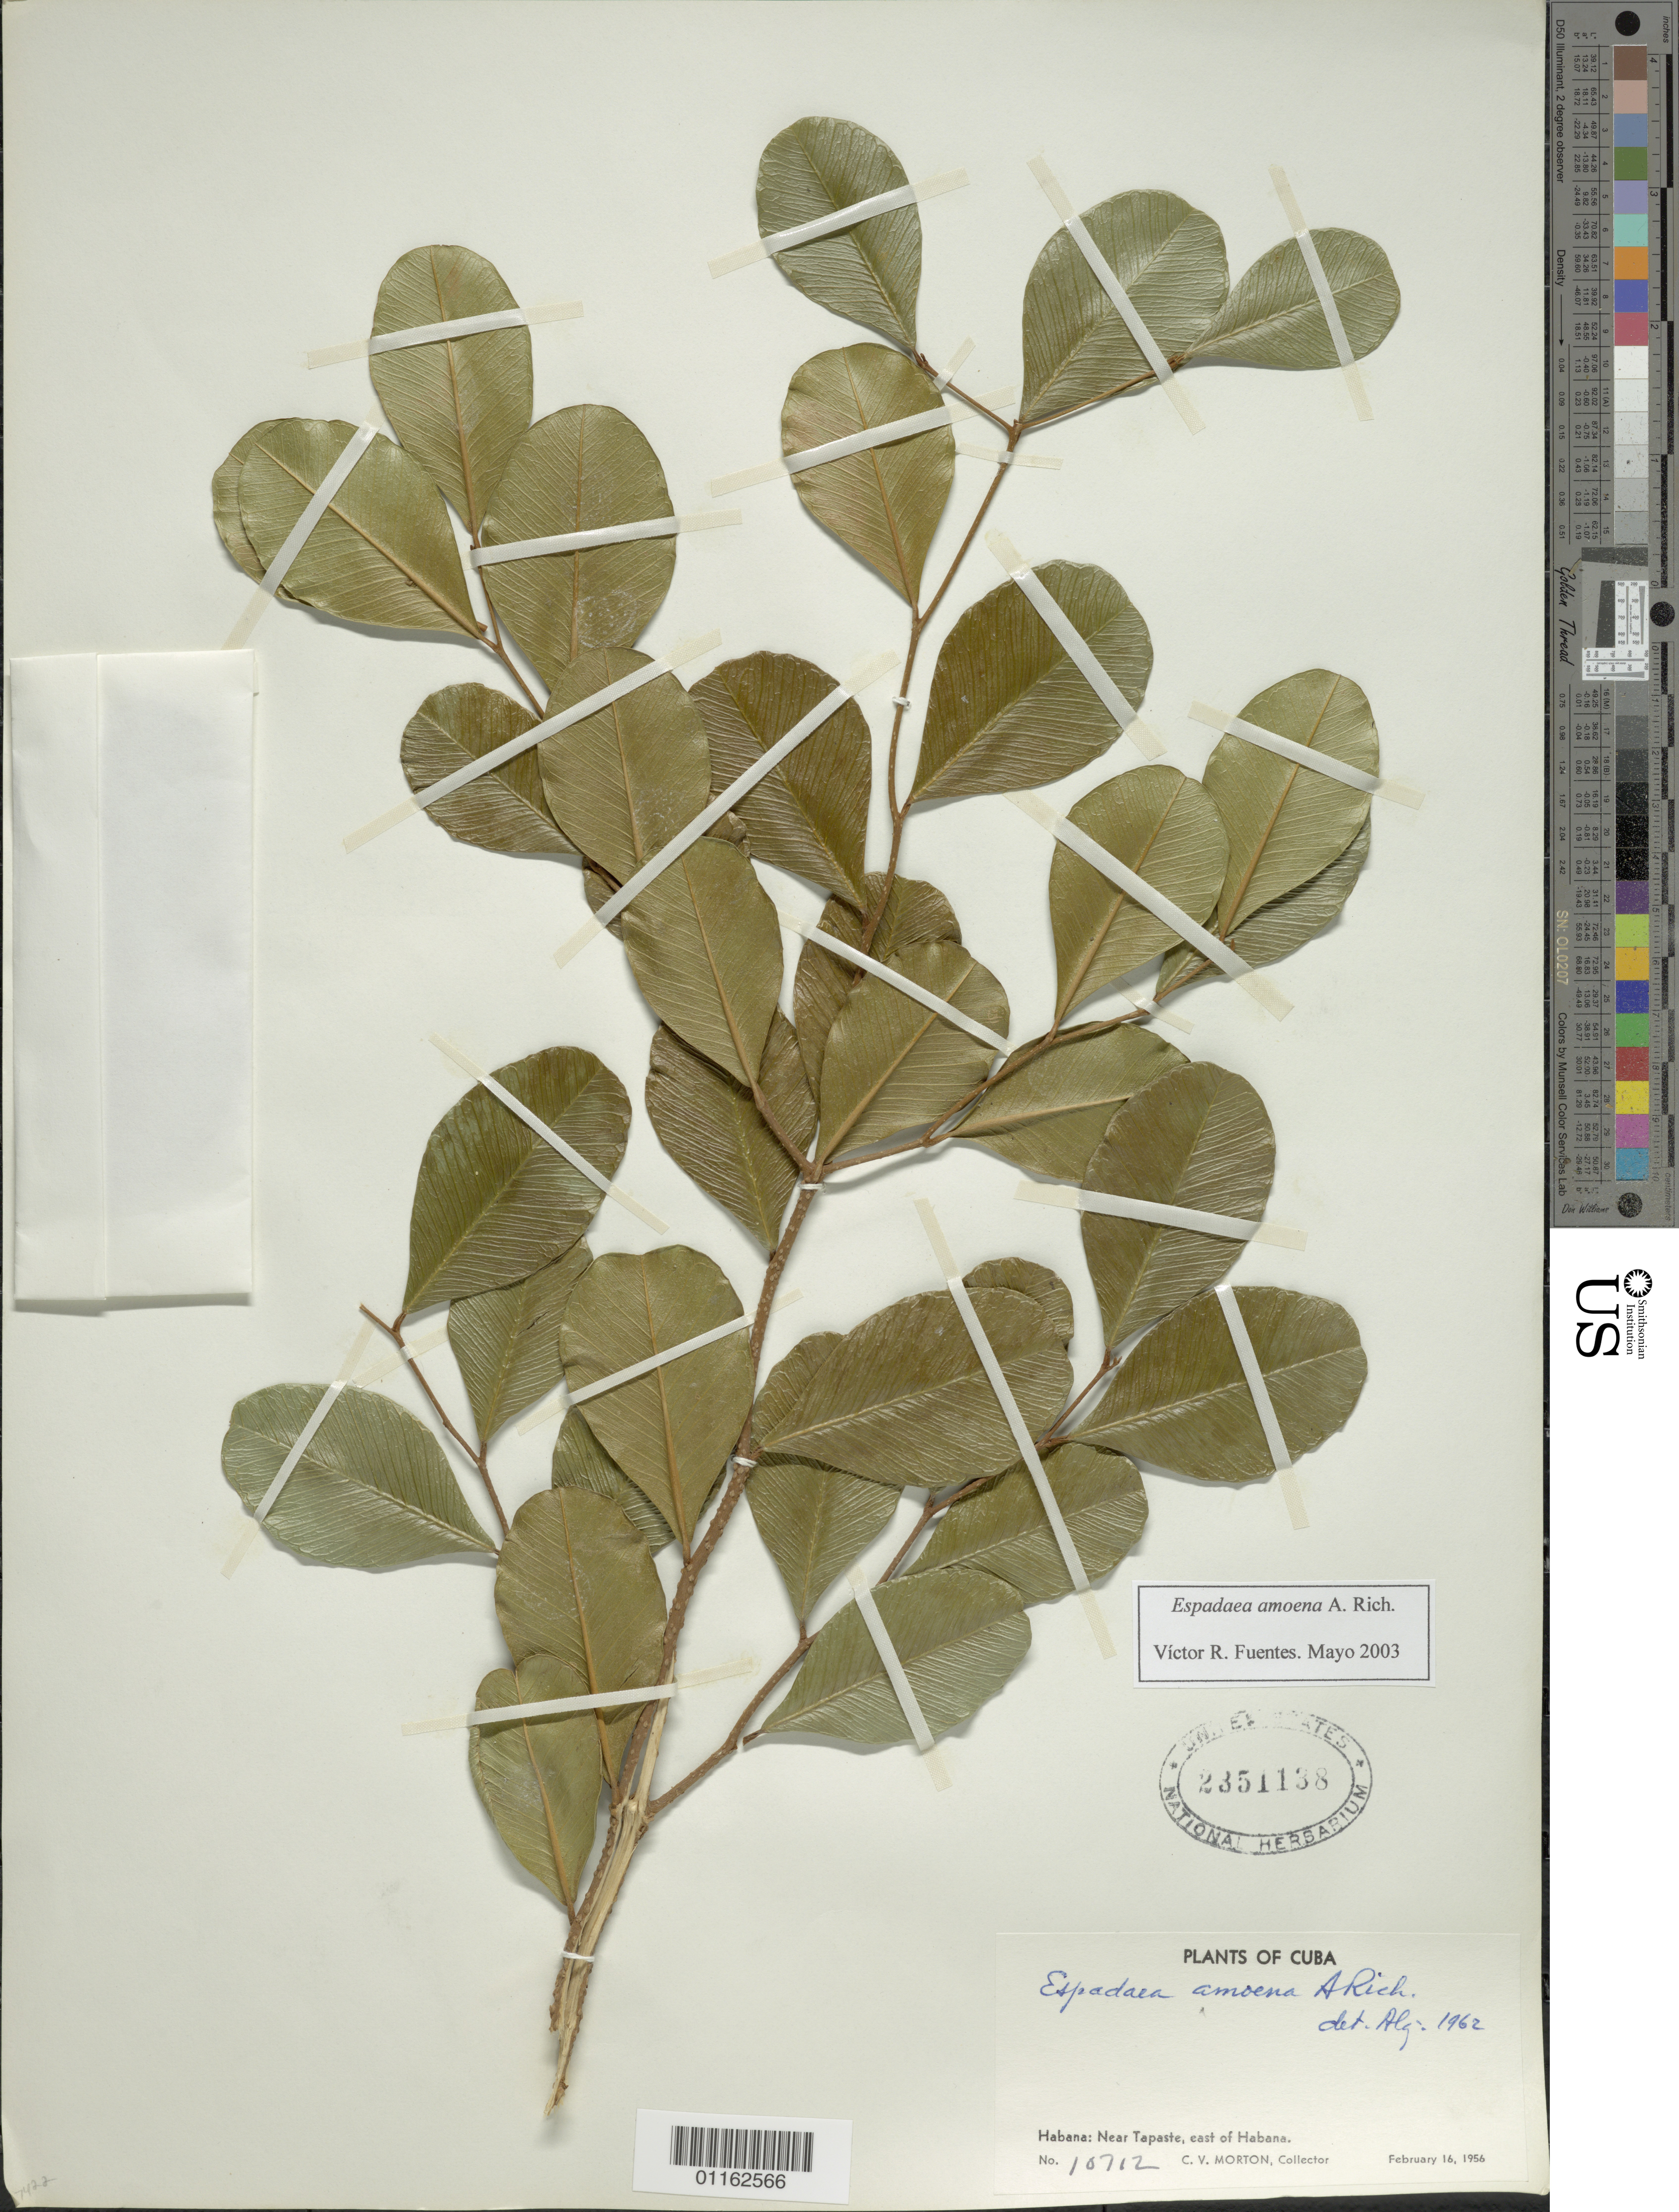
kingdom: Plantae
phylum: Tracheophyta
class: Magnoliopsida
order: Solanales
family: Solanaceae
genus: Espadaea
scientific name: Espadaea amoena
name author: A. Rich.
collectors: C. V. Morton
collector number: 10712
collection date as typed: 16 Feb 1956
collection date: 1956-02-16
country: Cuba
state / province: La Habana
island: Cuba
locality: near Tapaste, E of Habana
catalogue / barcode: US 2351138